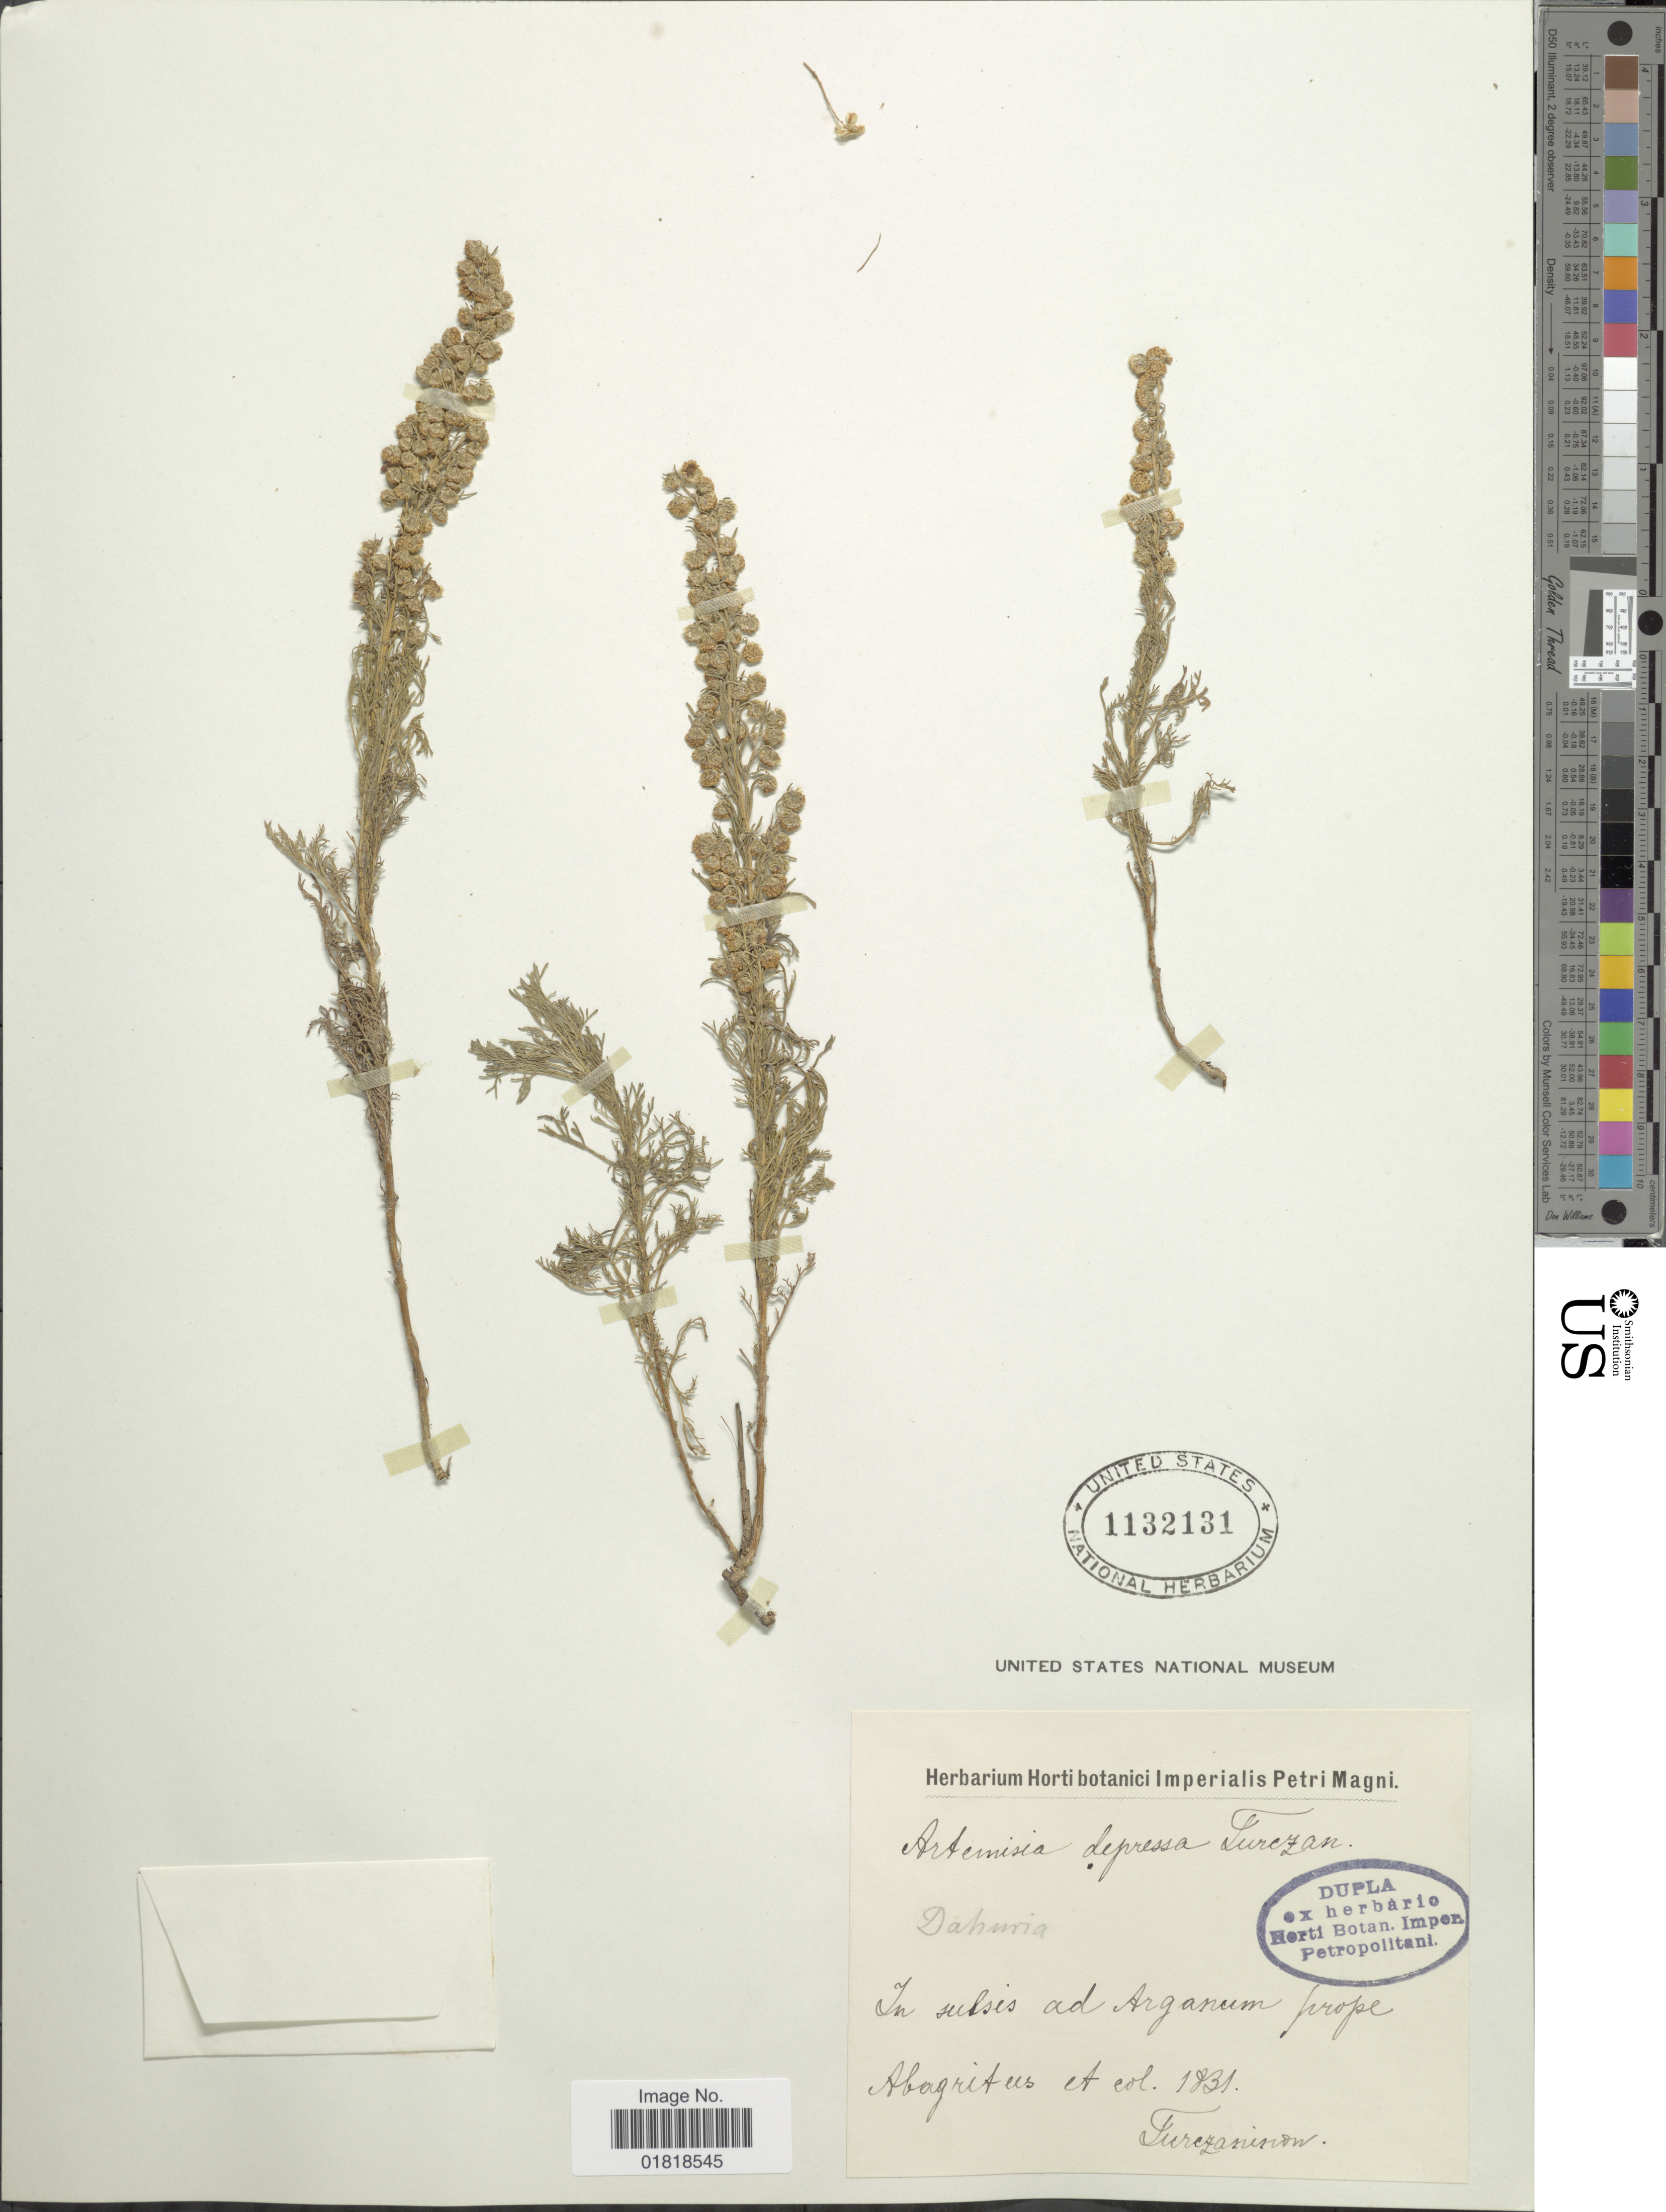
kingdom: Plantae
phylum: Tracheophyta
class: Magnoliopsida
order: Asterales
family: Asteraceae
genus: Artemisia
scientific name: Artemisia depressa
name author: Turcz. & DC.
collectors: Turczaninow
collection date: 1831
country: Russian Federation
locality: Dahuria, in sulsis ad Arganum prope Abagritus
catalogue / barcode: US 1132131